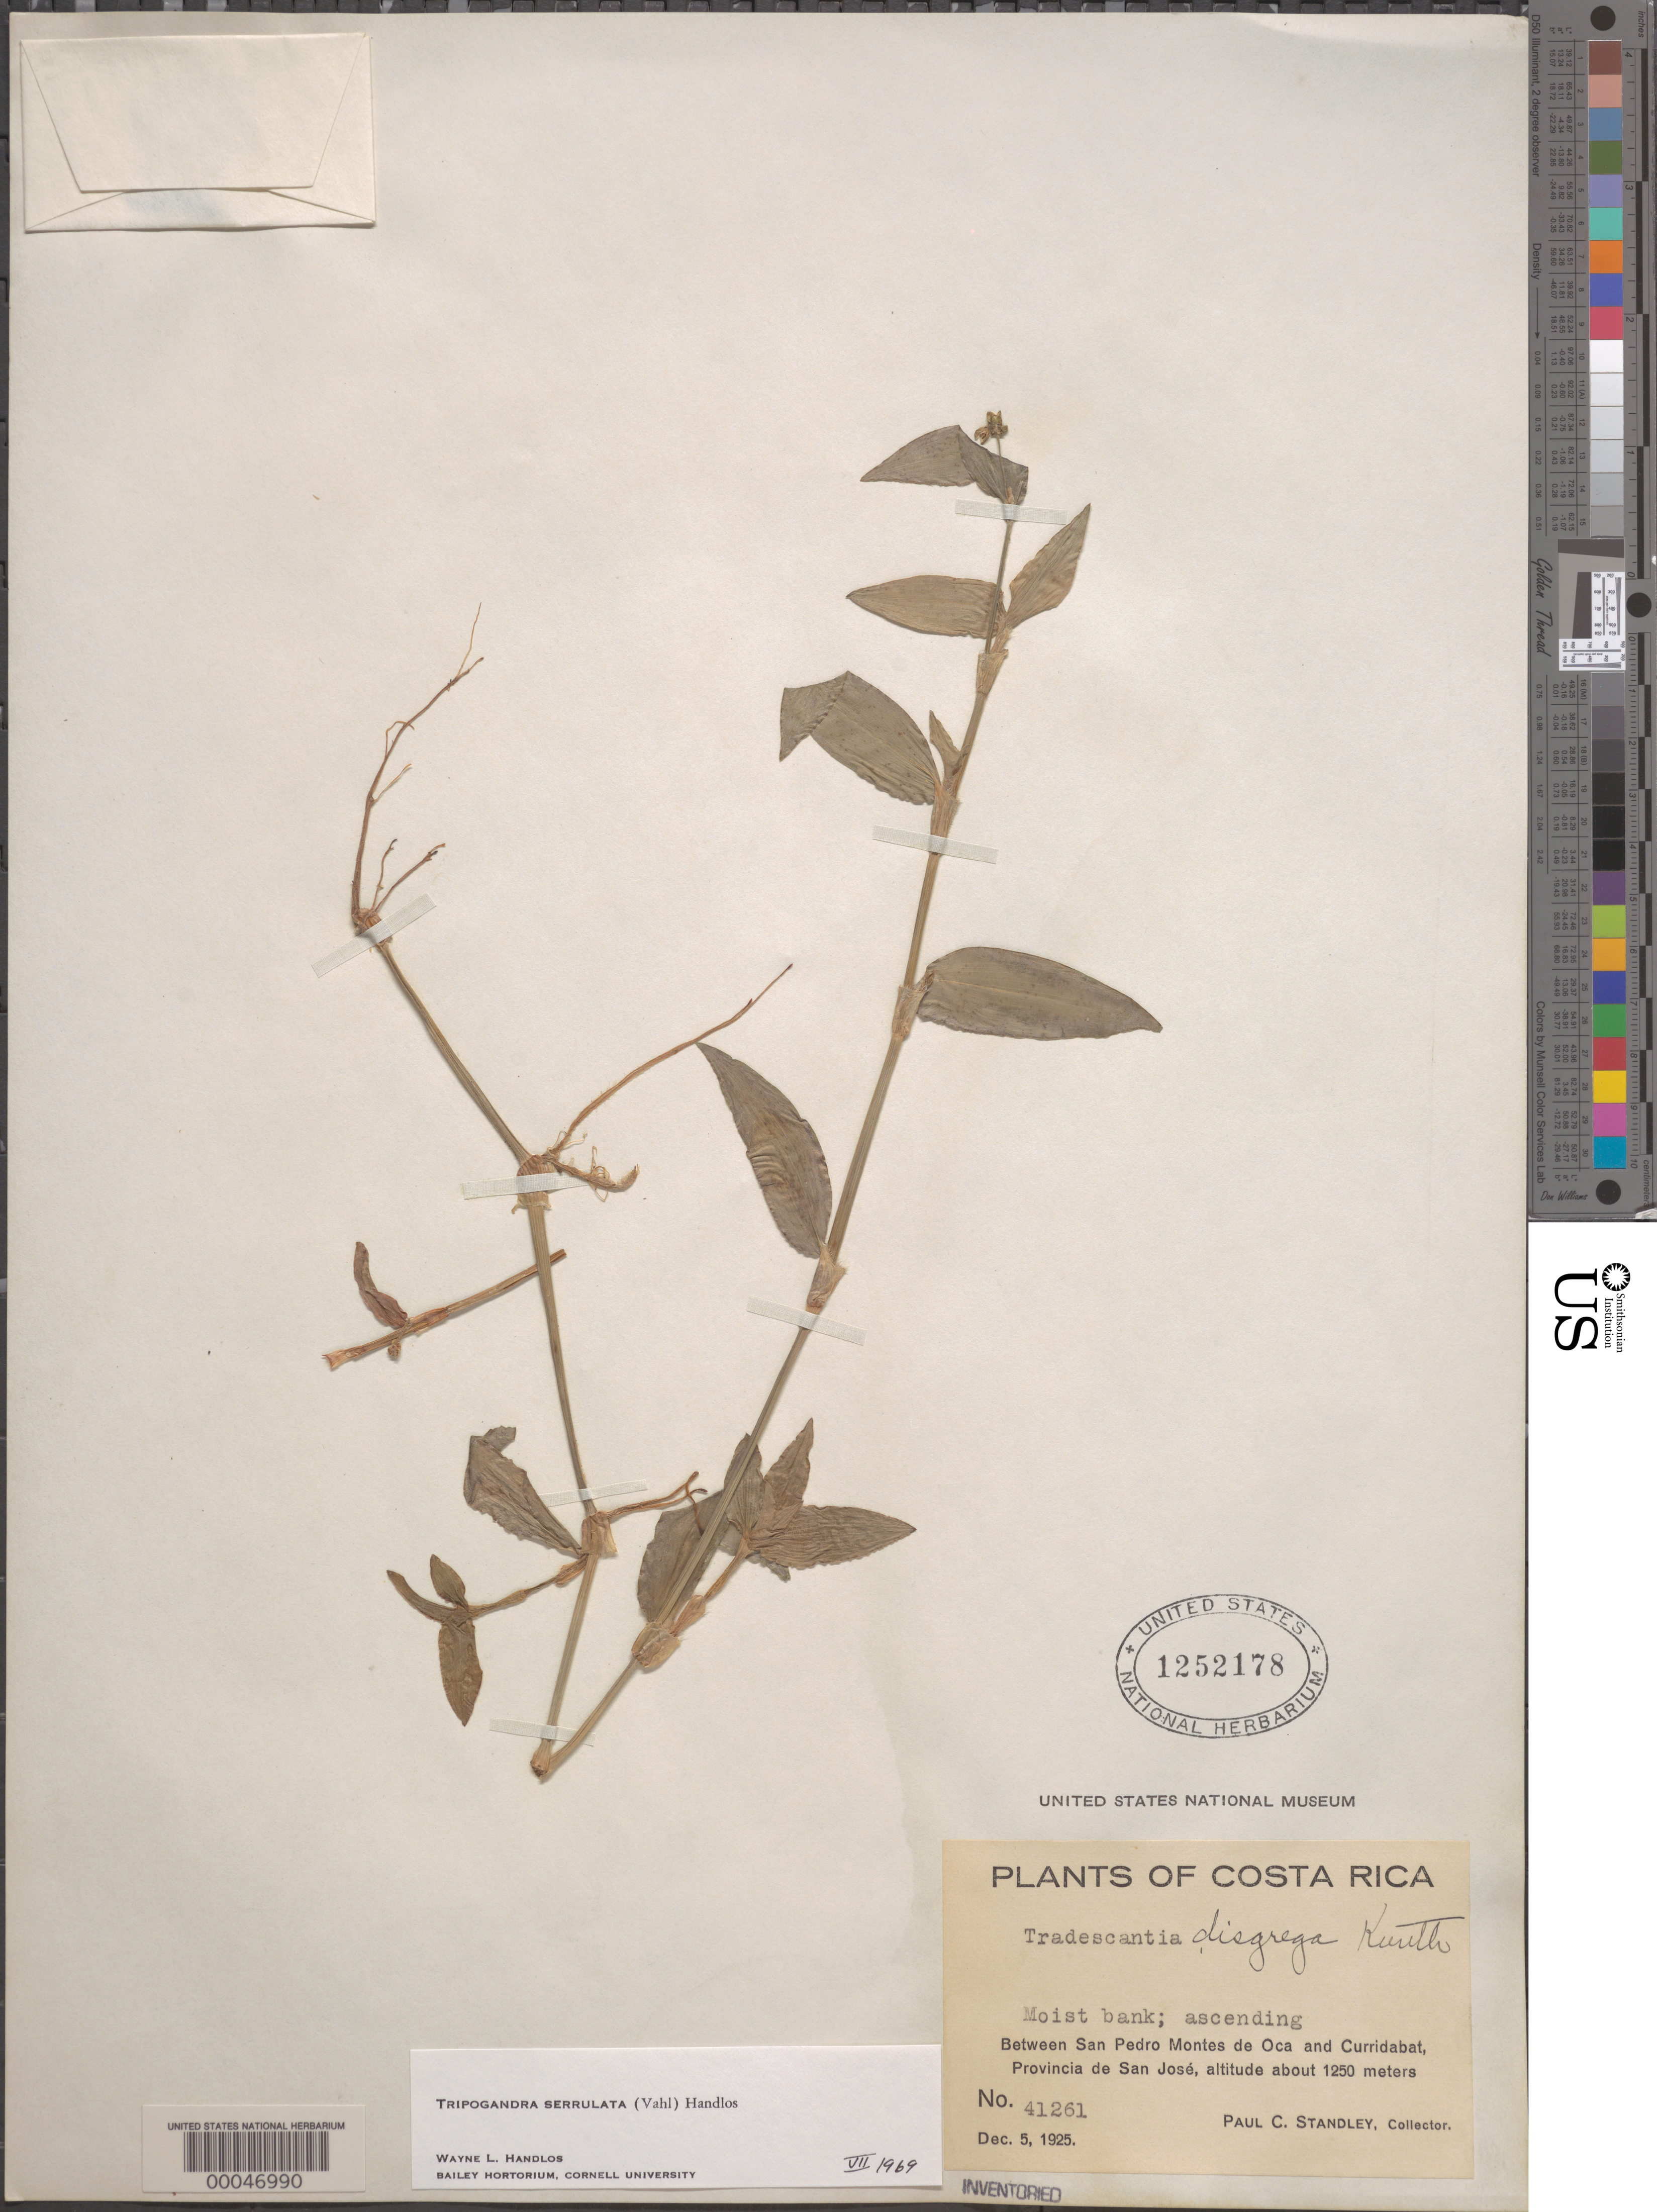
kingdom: Plantae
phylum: Tracheophyta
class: Liliopsida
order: Commelinales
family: Commelinaceae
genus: Tripogandra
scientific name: Tripogandra serrulata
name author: (Vahl) Handlos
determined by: Handlos, W. L.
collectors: P. C. Standley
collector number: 41261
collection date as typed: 05 Dec 1925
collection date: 1925-12-05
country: Costa Rica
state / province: San José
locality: Between san pedro montes de oca and curridabat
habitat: Moist bank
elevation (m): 1250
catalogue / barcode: US 1252178